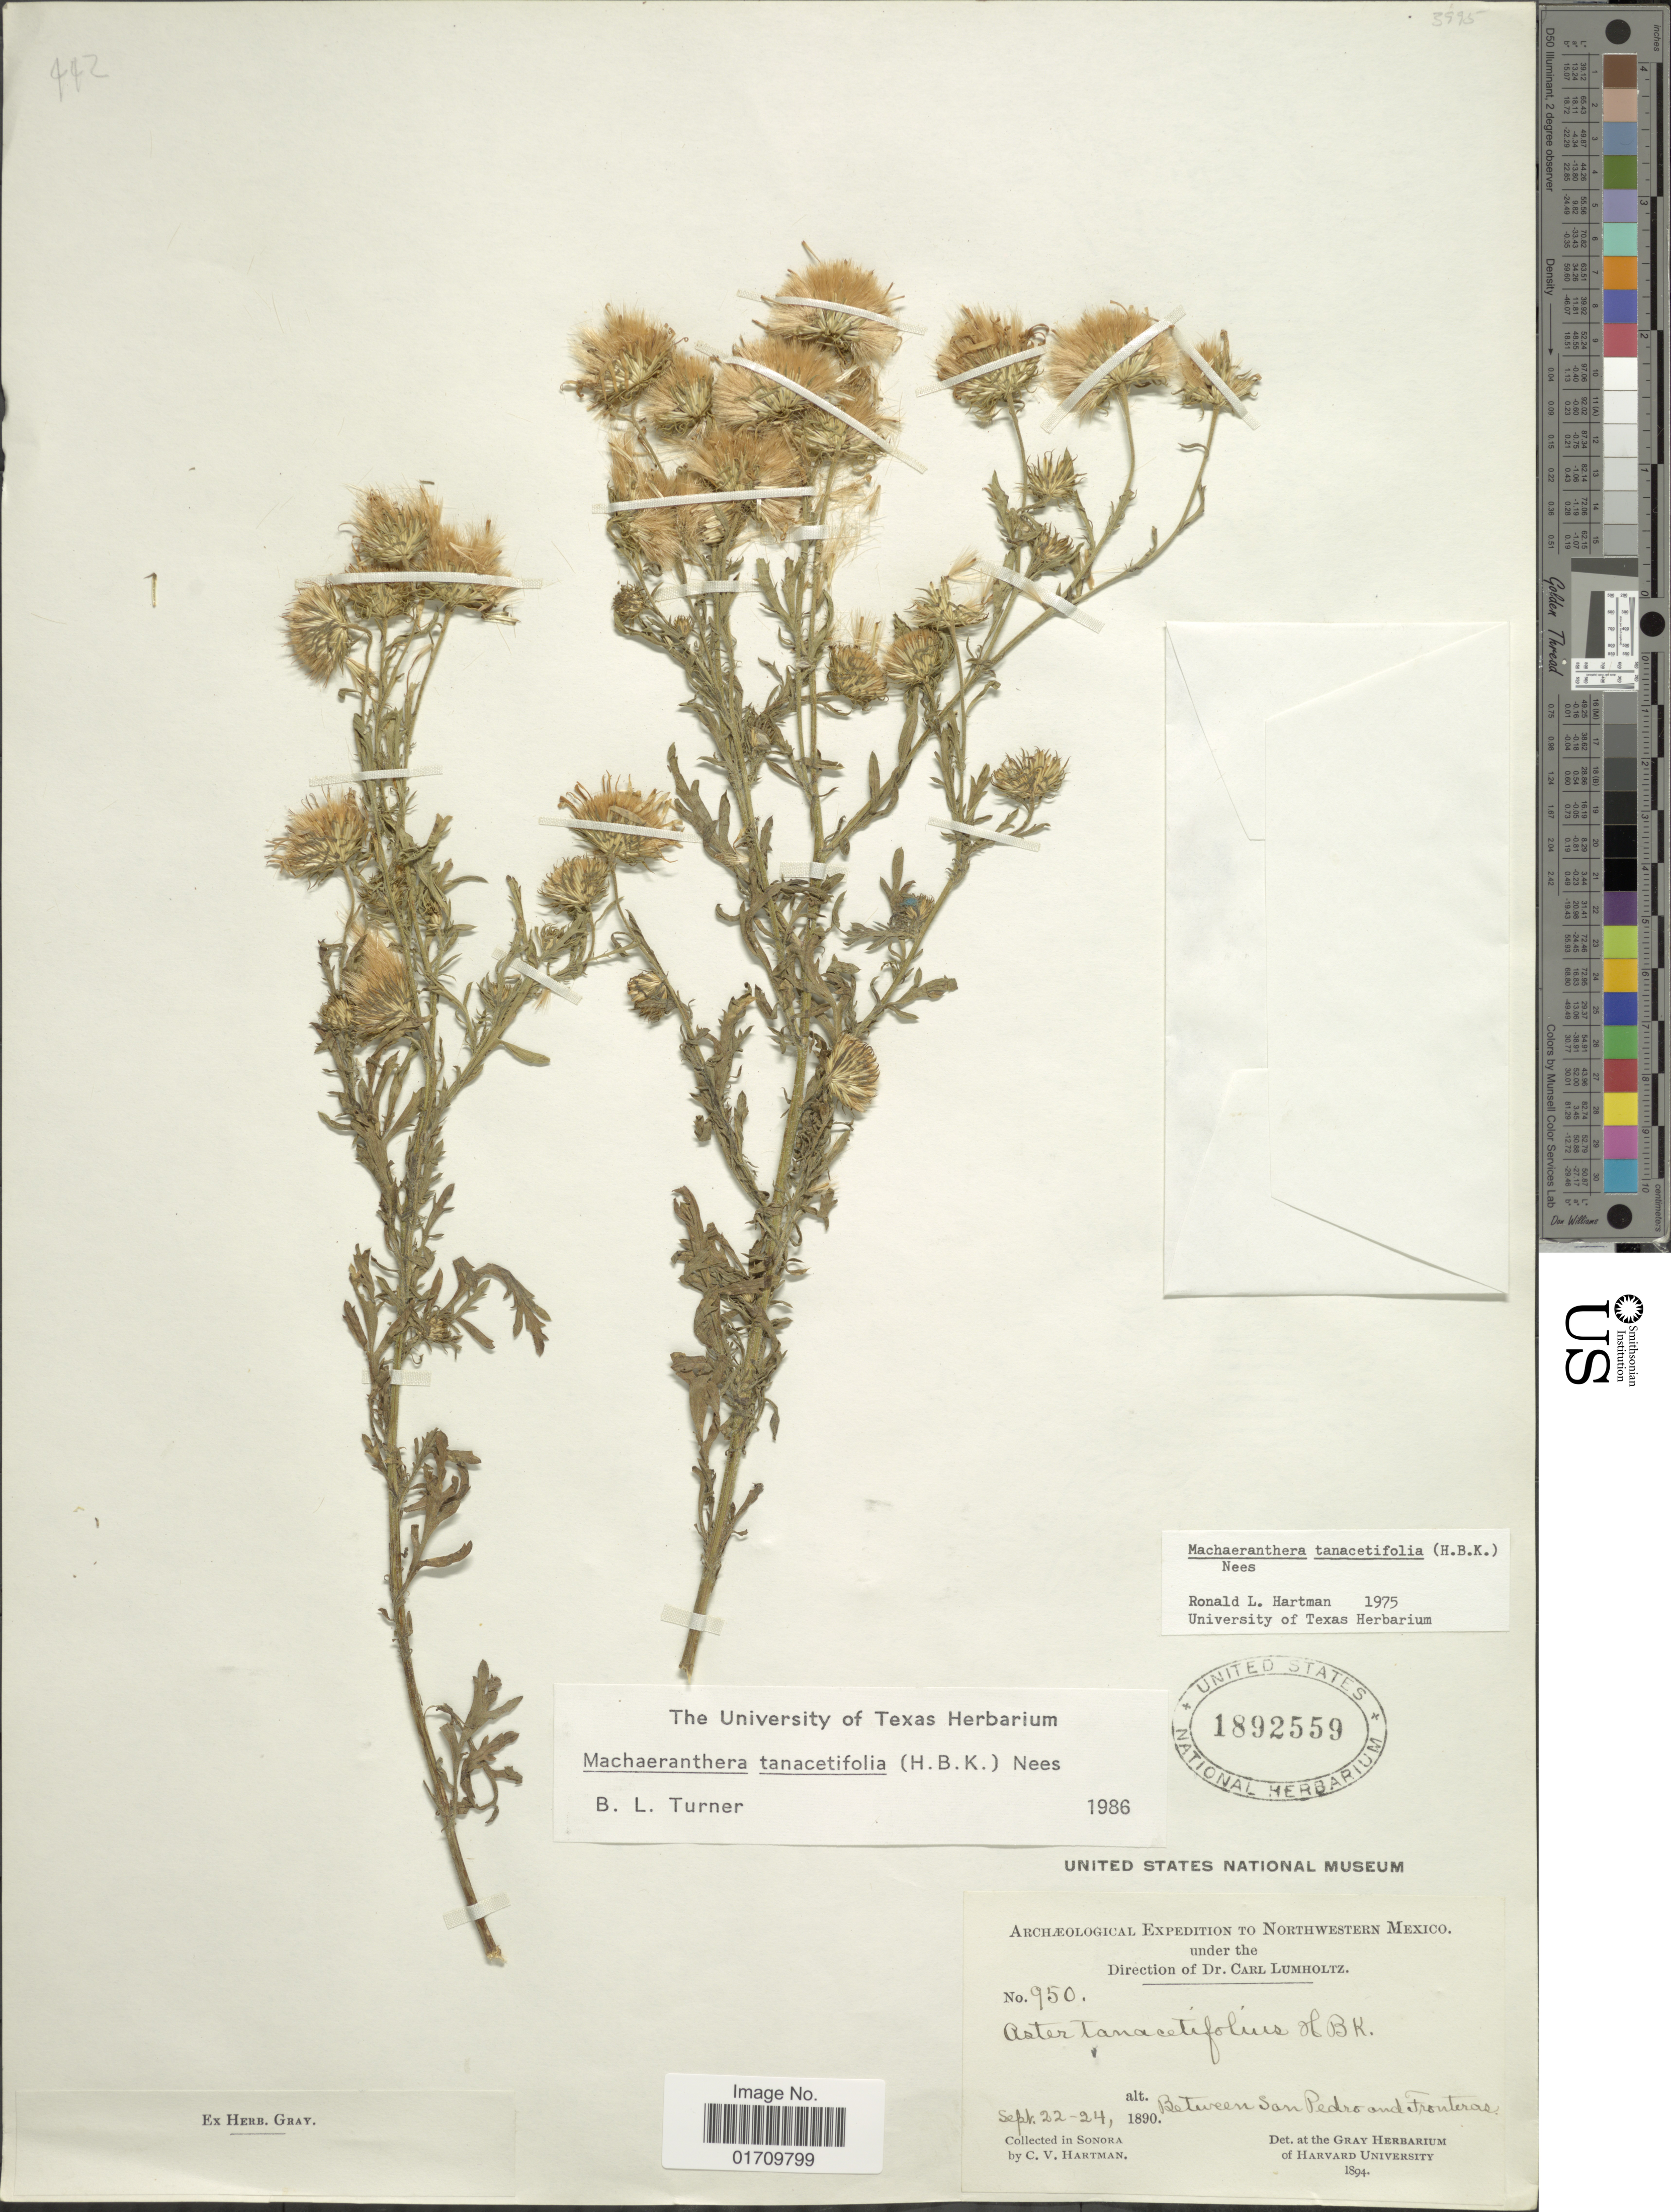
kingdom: Plantae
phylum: Tracheophyta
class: Magnoliopsida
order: Asterales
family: Asteraceae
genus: Machaeranthera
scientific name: Machaeranthera tanacetifolia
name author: (Kunth) Nees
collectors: C. V. Hartman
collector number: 950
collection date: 1890-09-22/1890-09-24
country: Mexico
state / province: Sonora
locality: Northwestern Mexico, between San Pedro and Fronteras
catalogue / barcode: US 1892559